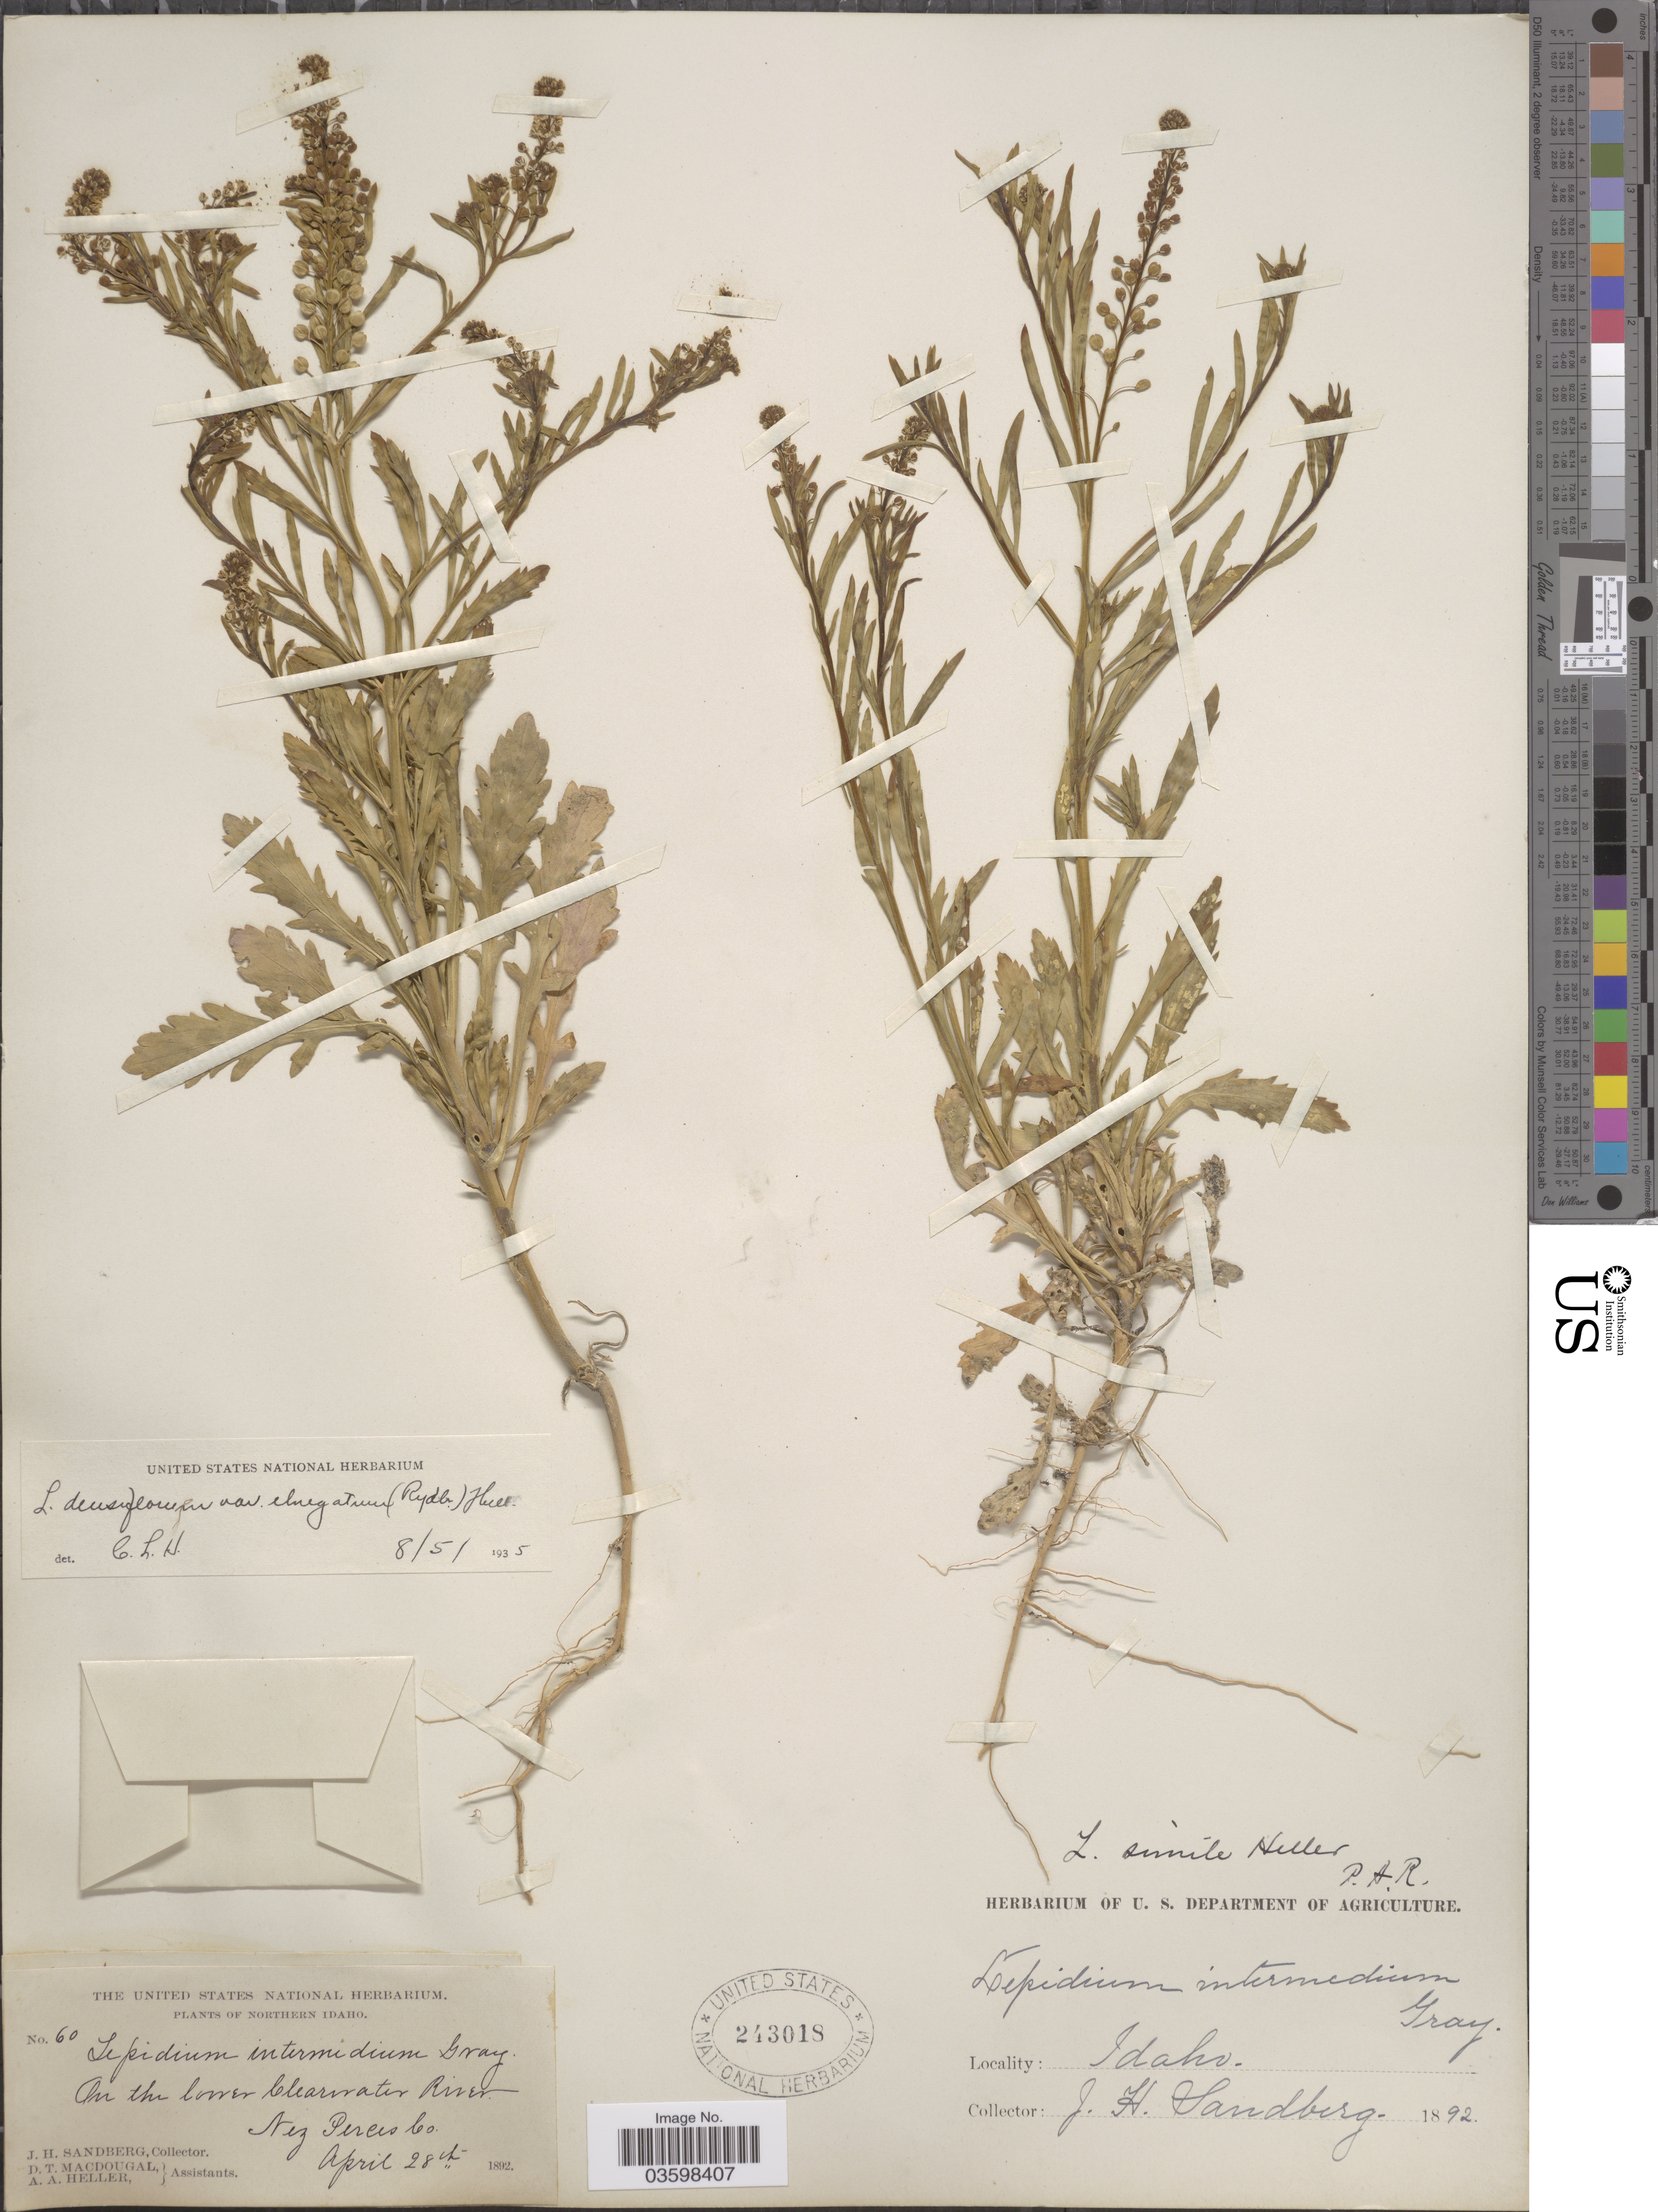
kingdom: Plantae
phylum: Tracheophyta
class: Magnoliopsida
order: Brassicales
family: Brassicaceae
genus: Lepidium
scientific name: Lepidium densiflorum var. elongatum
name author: (Rydb.) Thell.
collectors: J. H. Sandberg, D. T. MacDougal & A. A. Heller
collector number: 60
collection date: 1892-04-28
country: United States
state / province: Idaho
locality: Northern Idaho. On the lower Clearwater River. Nez Perces Co.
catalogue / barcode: US 243018